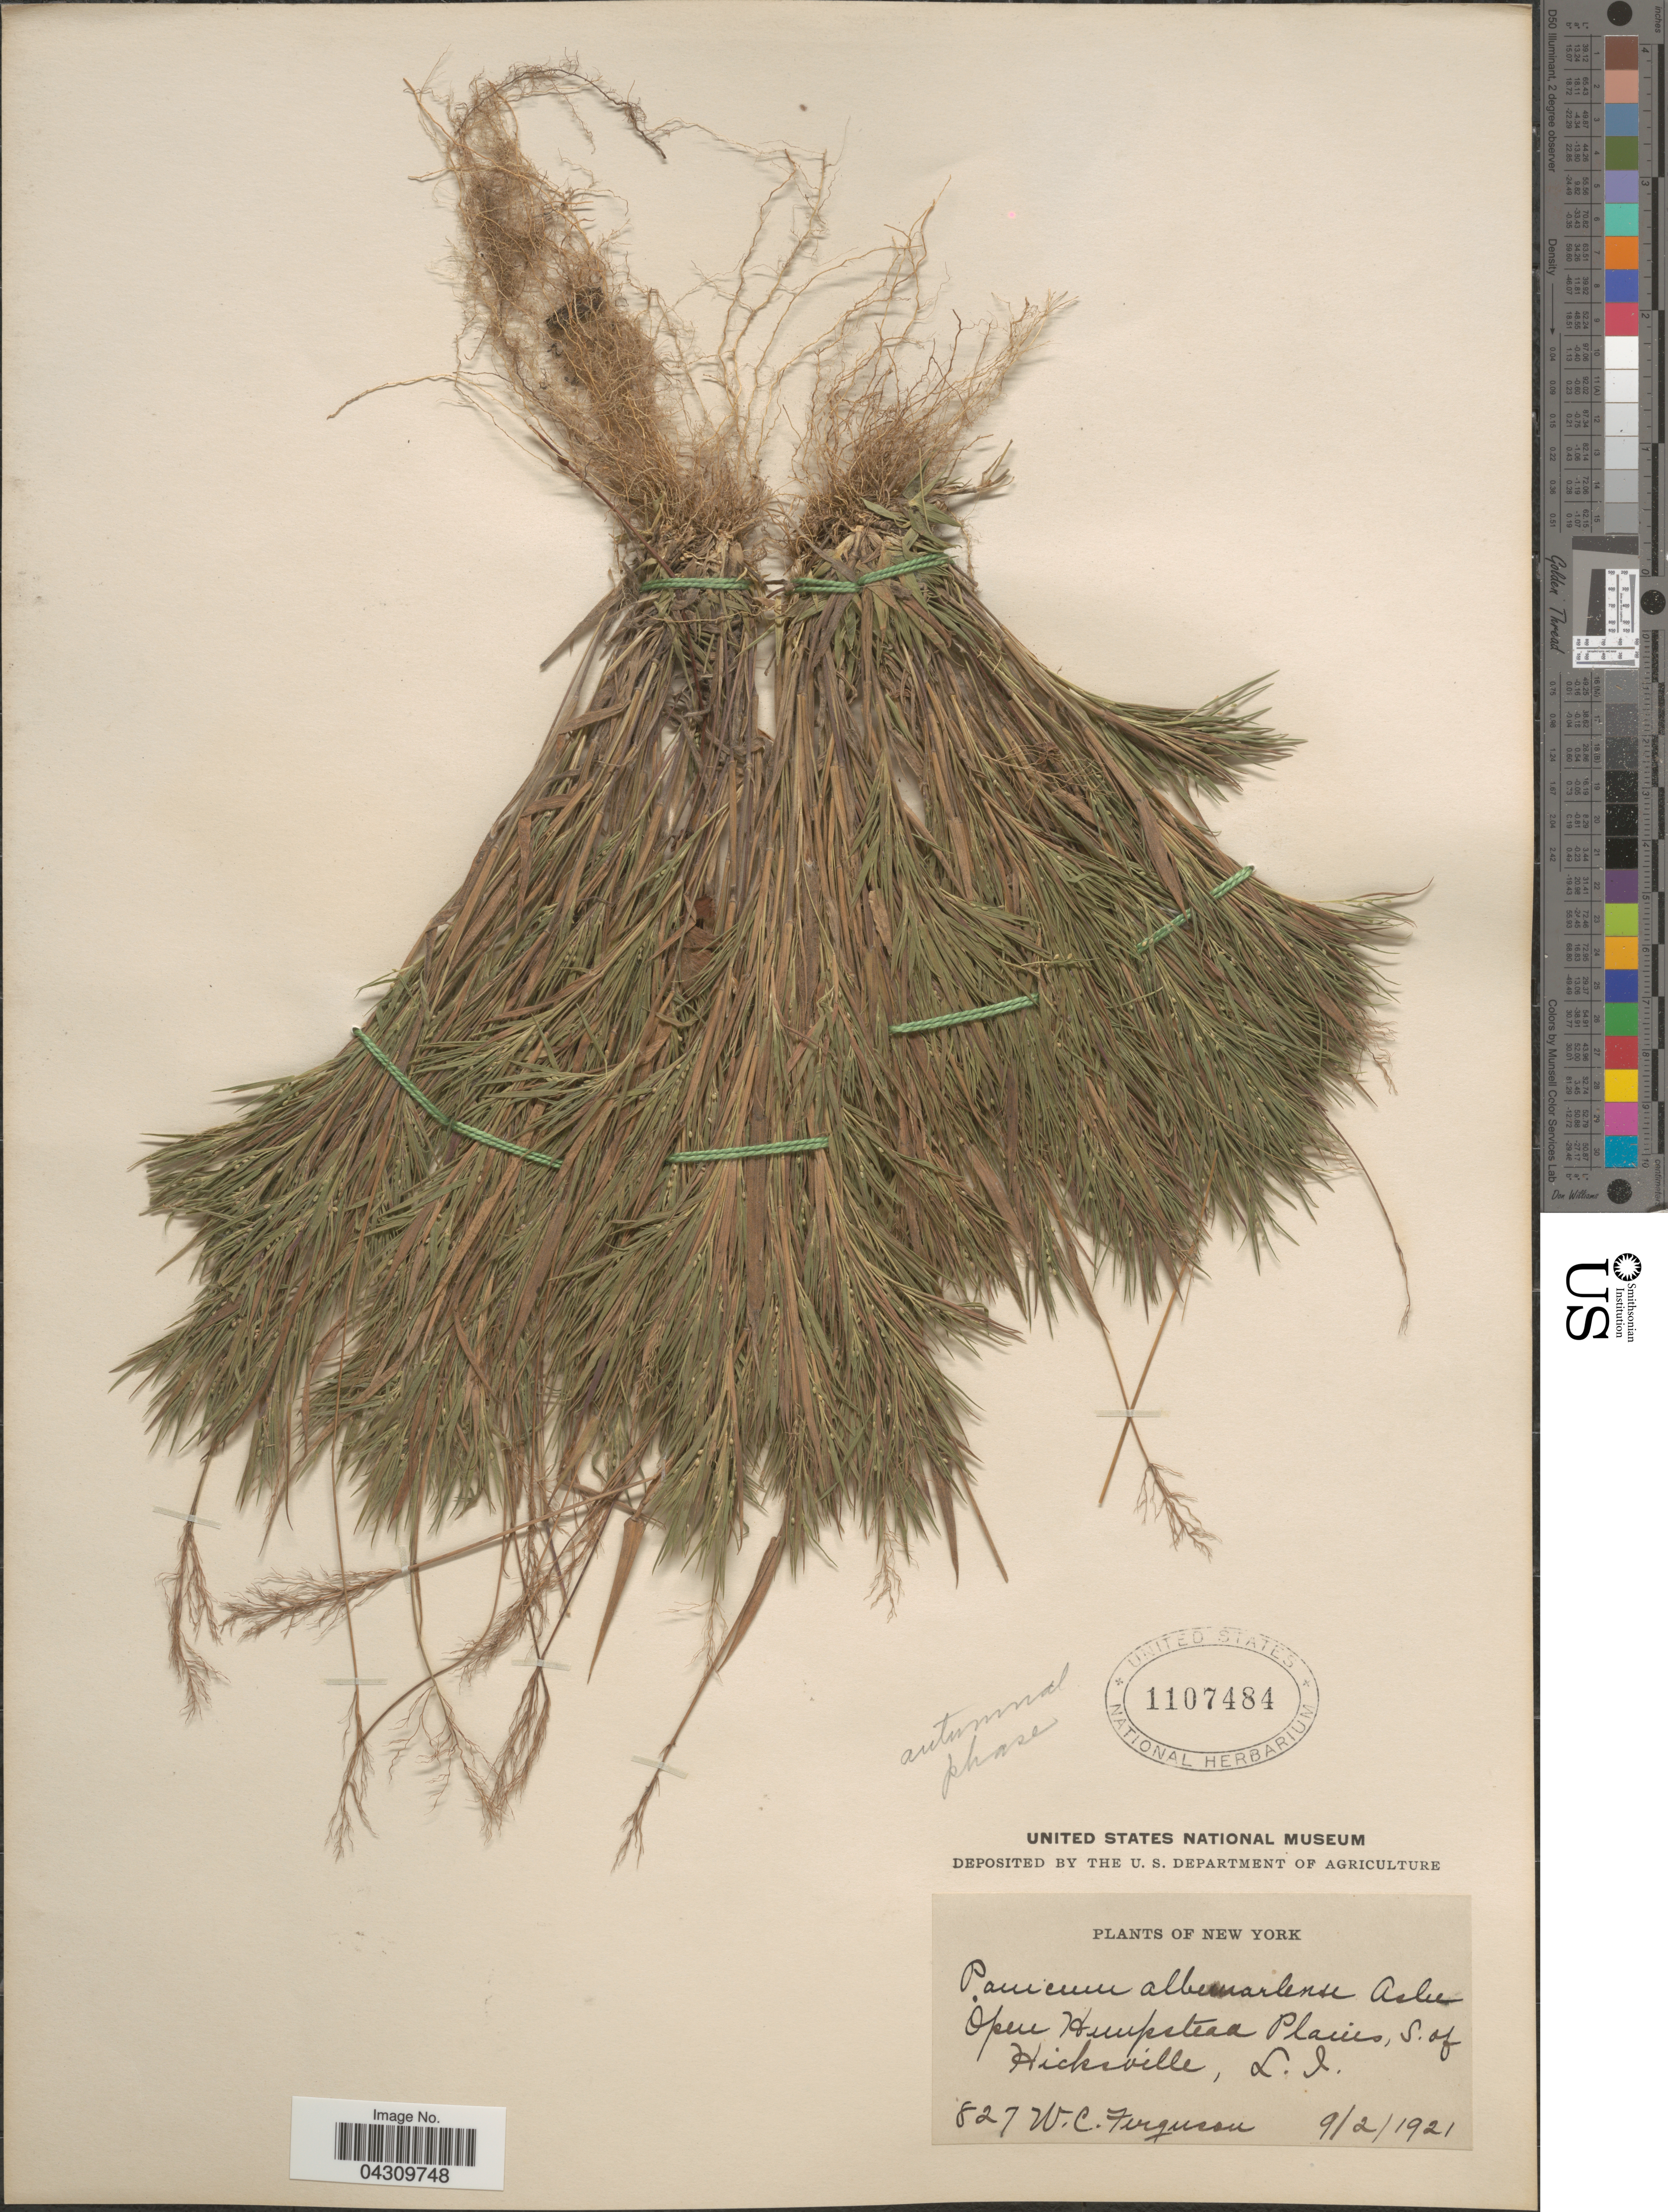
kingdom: Plantae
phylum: Tracheophyta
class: Liliopsida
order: Poales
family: Poaceae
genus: Dichanthelium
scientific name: Dichanthelium acuminatum var. acuminatum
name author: (Sw.) Gould & C.A. Clark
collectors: W. Ferguson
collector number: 827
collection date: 1921-09-02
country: United States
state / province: New York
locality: Open Hempstead Plains, S. of Hicksville, L.I.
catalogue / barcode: US 1107484